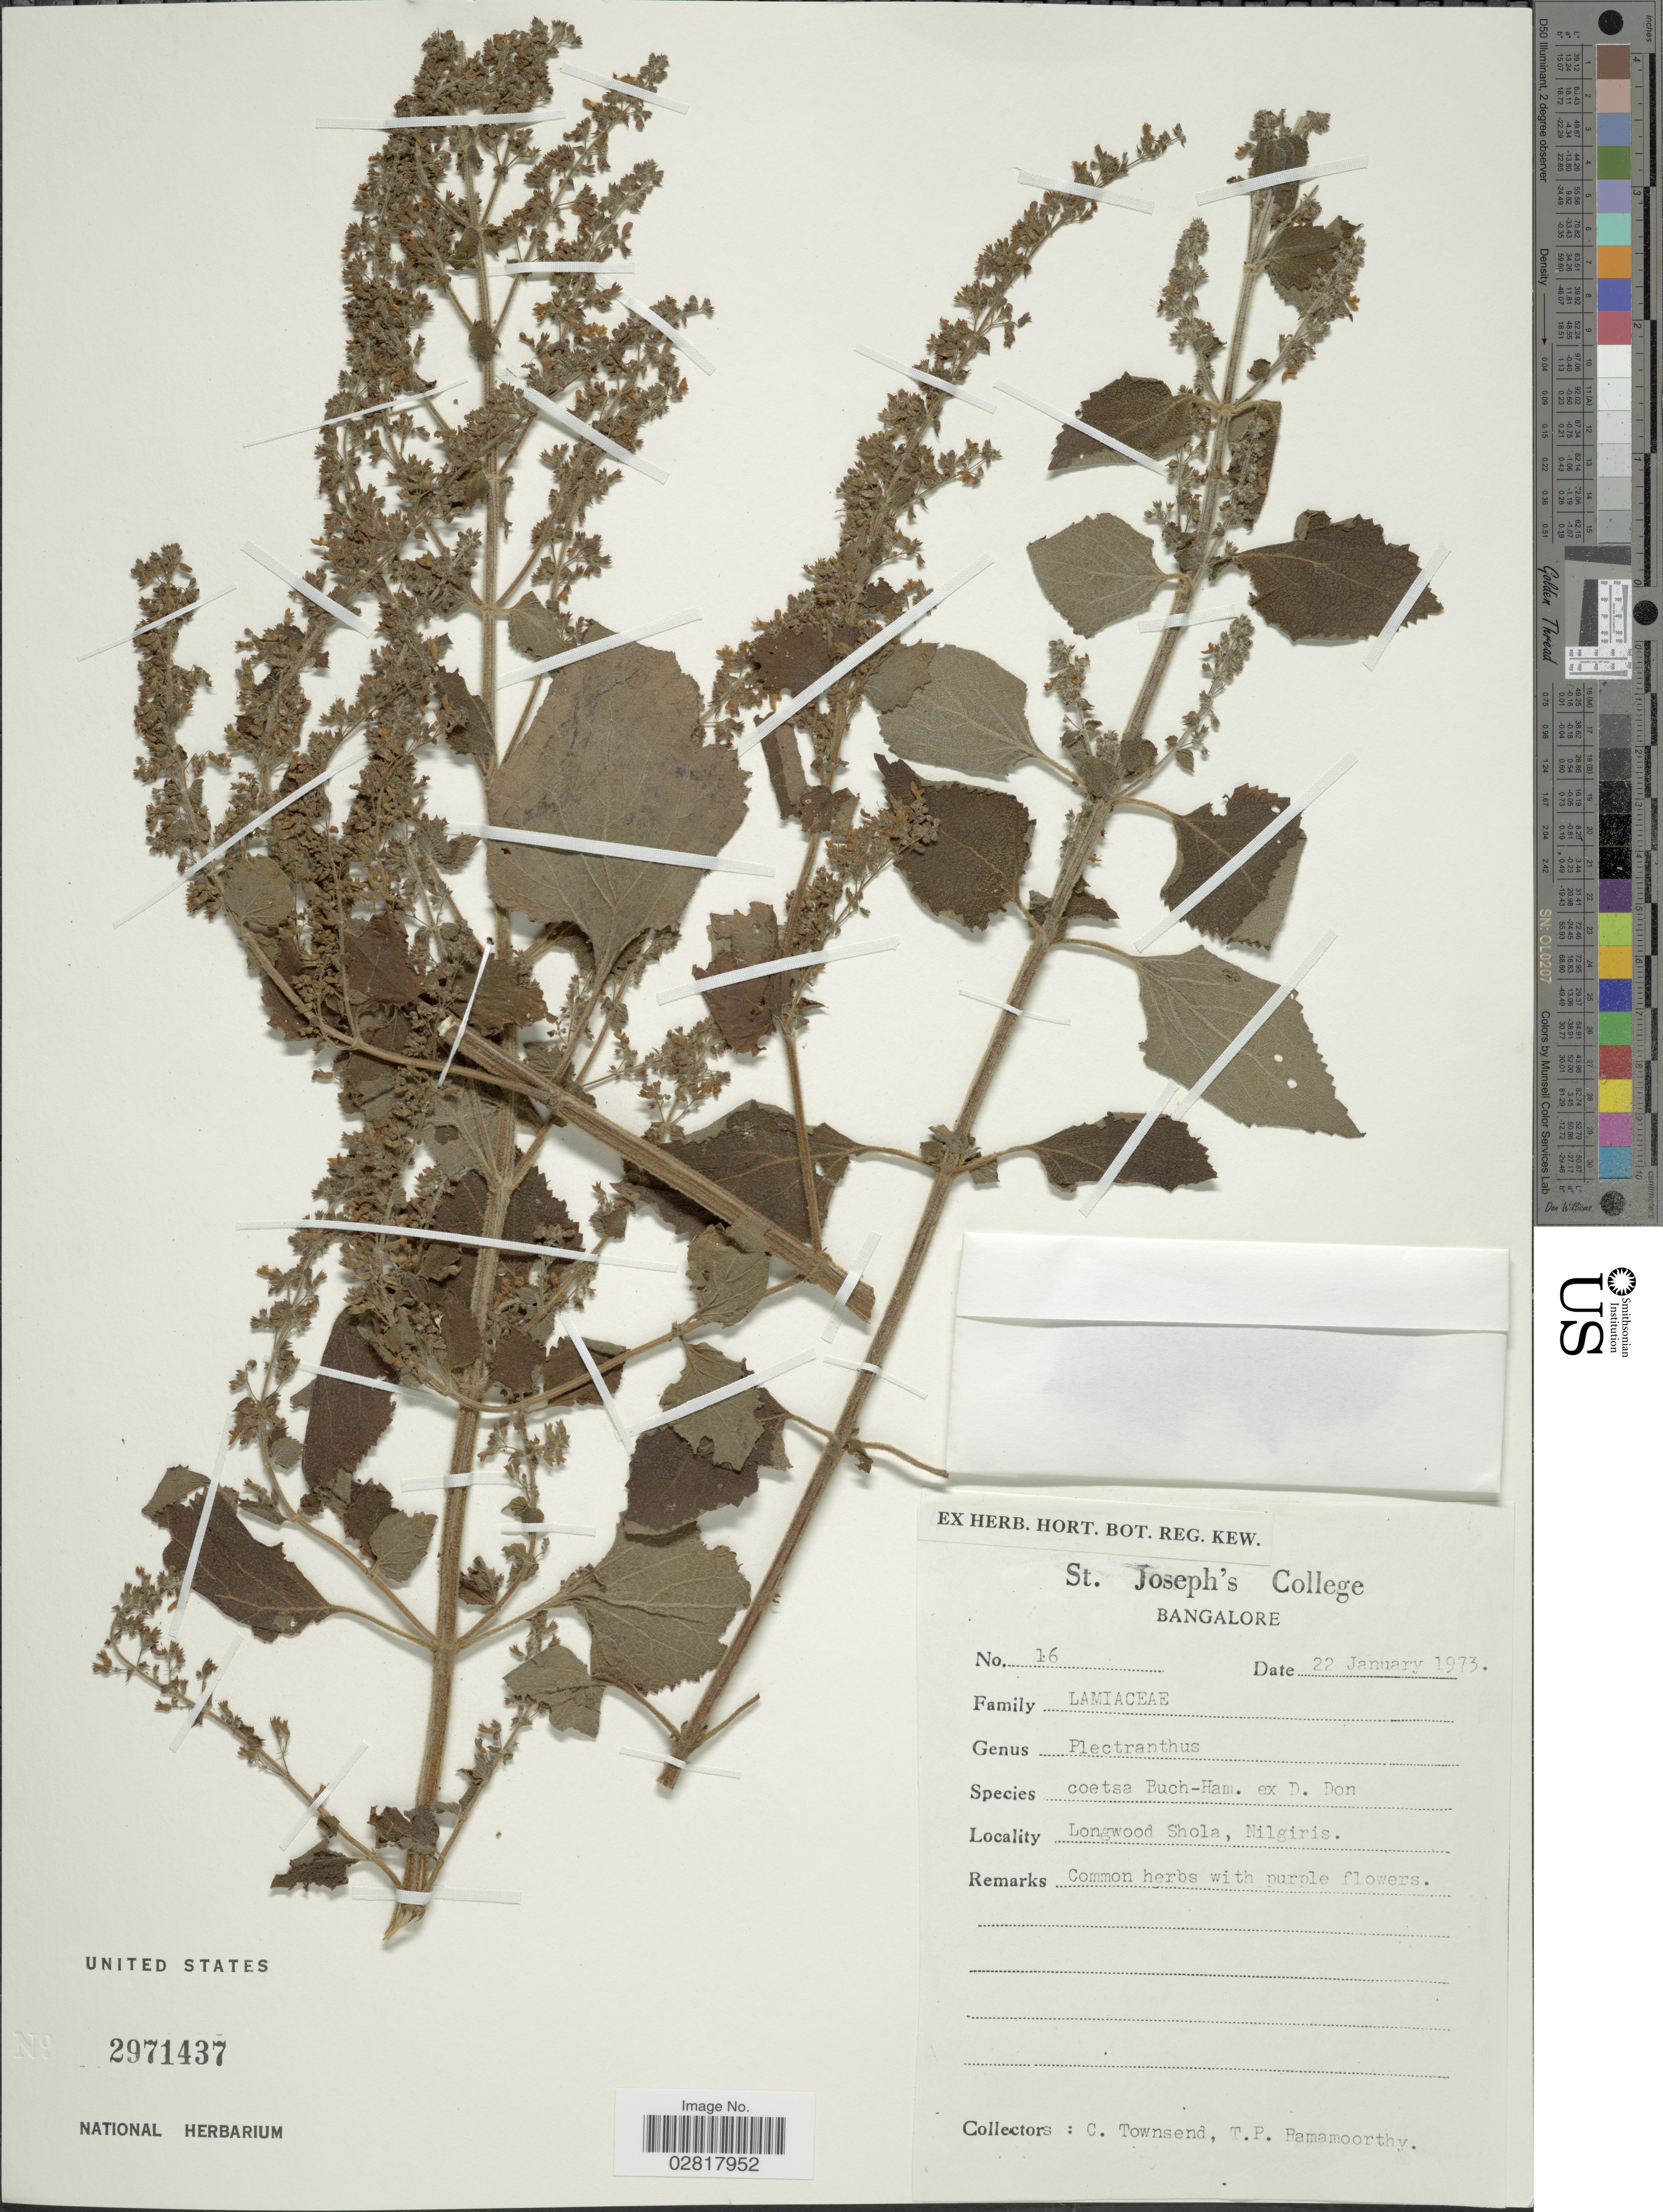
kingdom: Plantae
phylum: Tracheophyta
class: Magnoliopsida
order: Lamiales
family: Lamiaceae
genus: Plectranthus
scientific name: Plectranthus coetsa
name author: Buch.-Ham. ex D. Don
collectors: C. Townsend & T. P. Ramamoorthy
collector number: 16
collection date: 1973-01-22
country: India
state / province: Tamil Nadu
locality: Longwood Shola, Milgiris.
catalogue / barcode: US 2971437